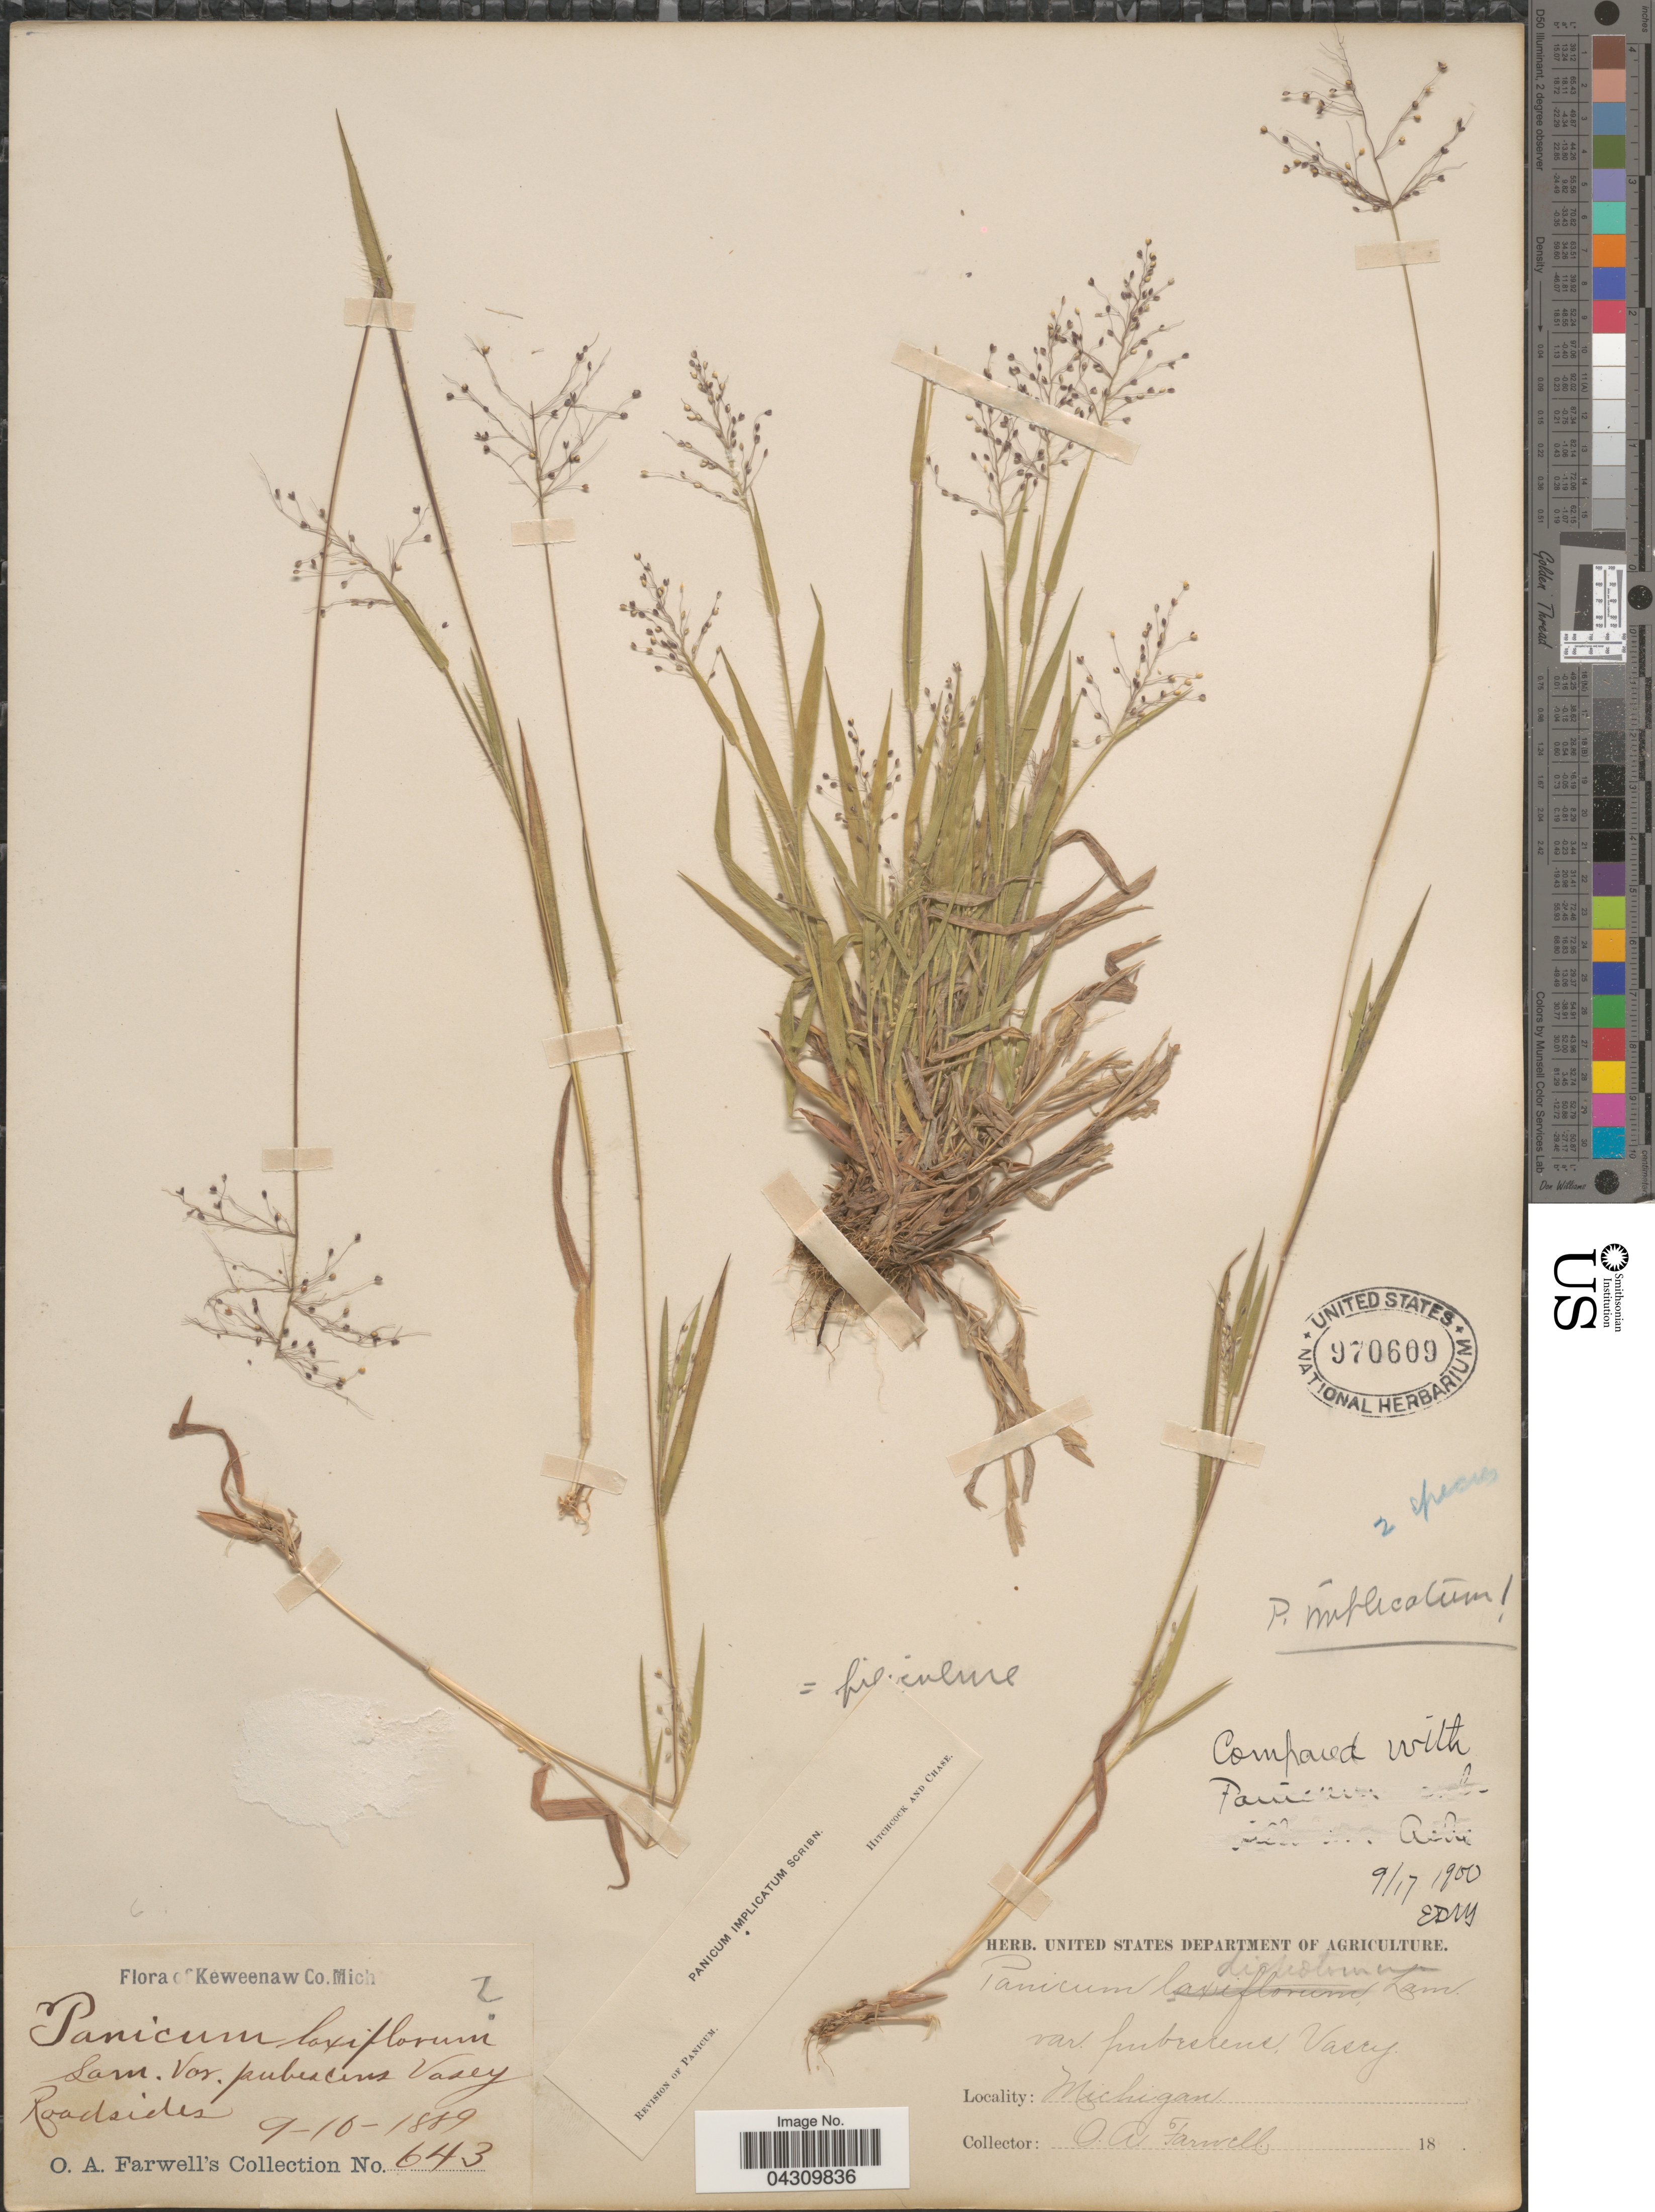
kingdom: Plantae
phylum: Tracheophyta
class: Liliopsida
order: Poales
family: Poaceae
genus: Dichanthelium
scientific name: Dichanthelium acuminatum var. acuminatum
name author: (Sw.) Gould & C.A. Clark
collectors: O. Farwell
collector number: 643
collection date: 1889-09-10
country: United States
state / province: Michigan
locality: Keweenaw Co. Roadsides.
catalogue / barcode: US 970609